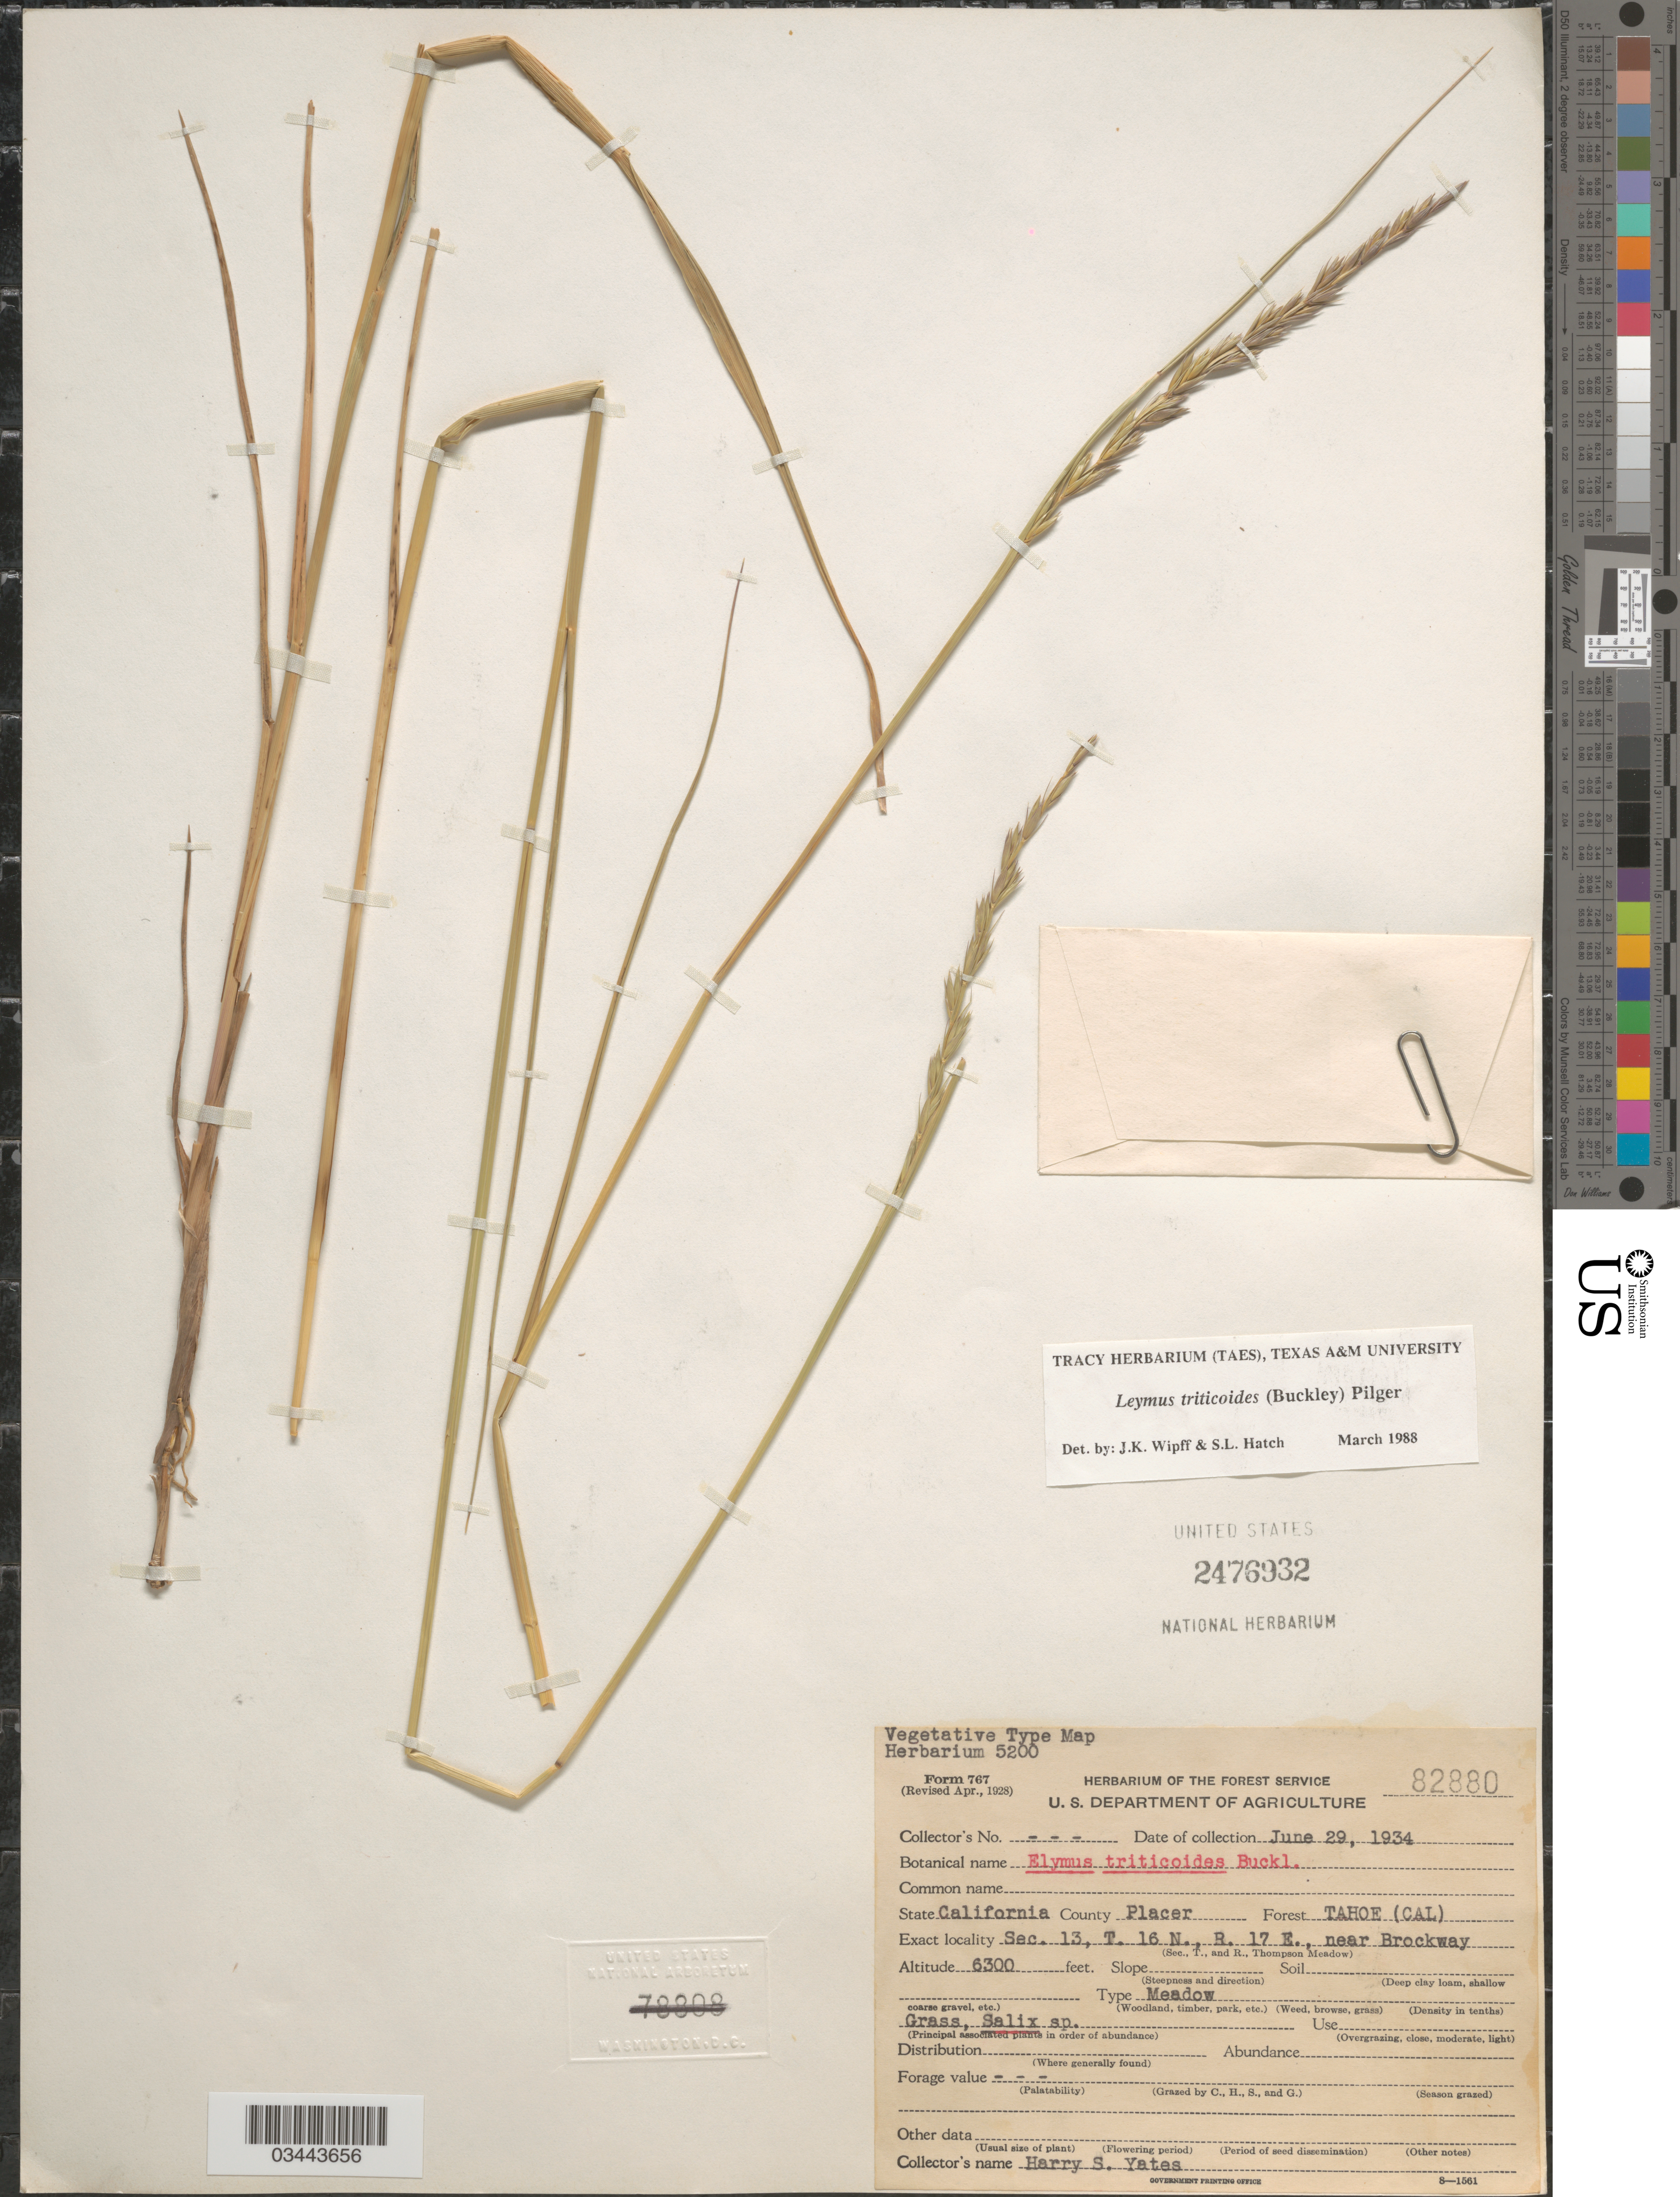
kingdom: Plantae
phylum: Tracheophyta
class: Liliopsida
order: Poales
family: Poaceae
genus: Leymus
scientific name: Leymus triticoides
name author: (Buckley) Pilg.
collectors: H. S. Yates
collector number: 82880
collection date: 1934-06-29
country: United States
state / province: California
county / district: Placer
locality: County Placer. Forest Tahoe (Cal). Sec 13, T. 16 N., R. 17 E., near Brockway.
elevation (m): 1920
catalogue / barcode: US 2476932